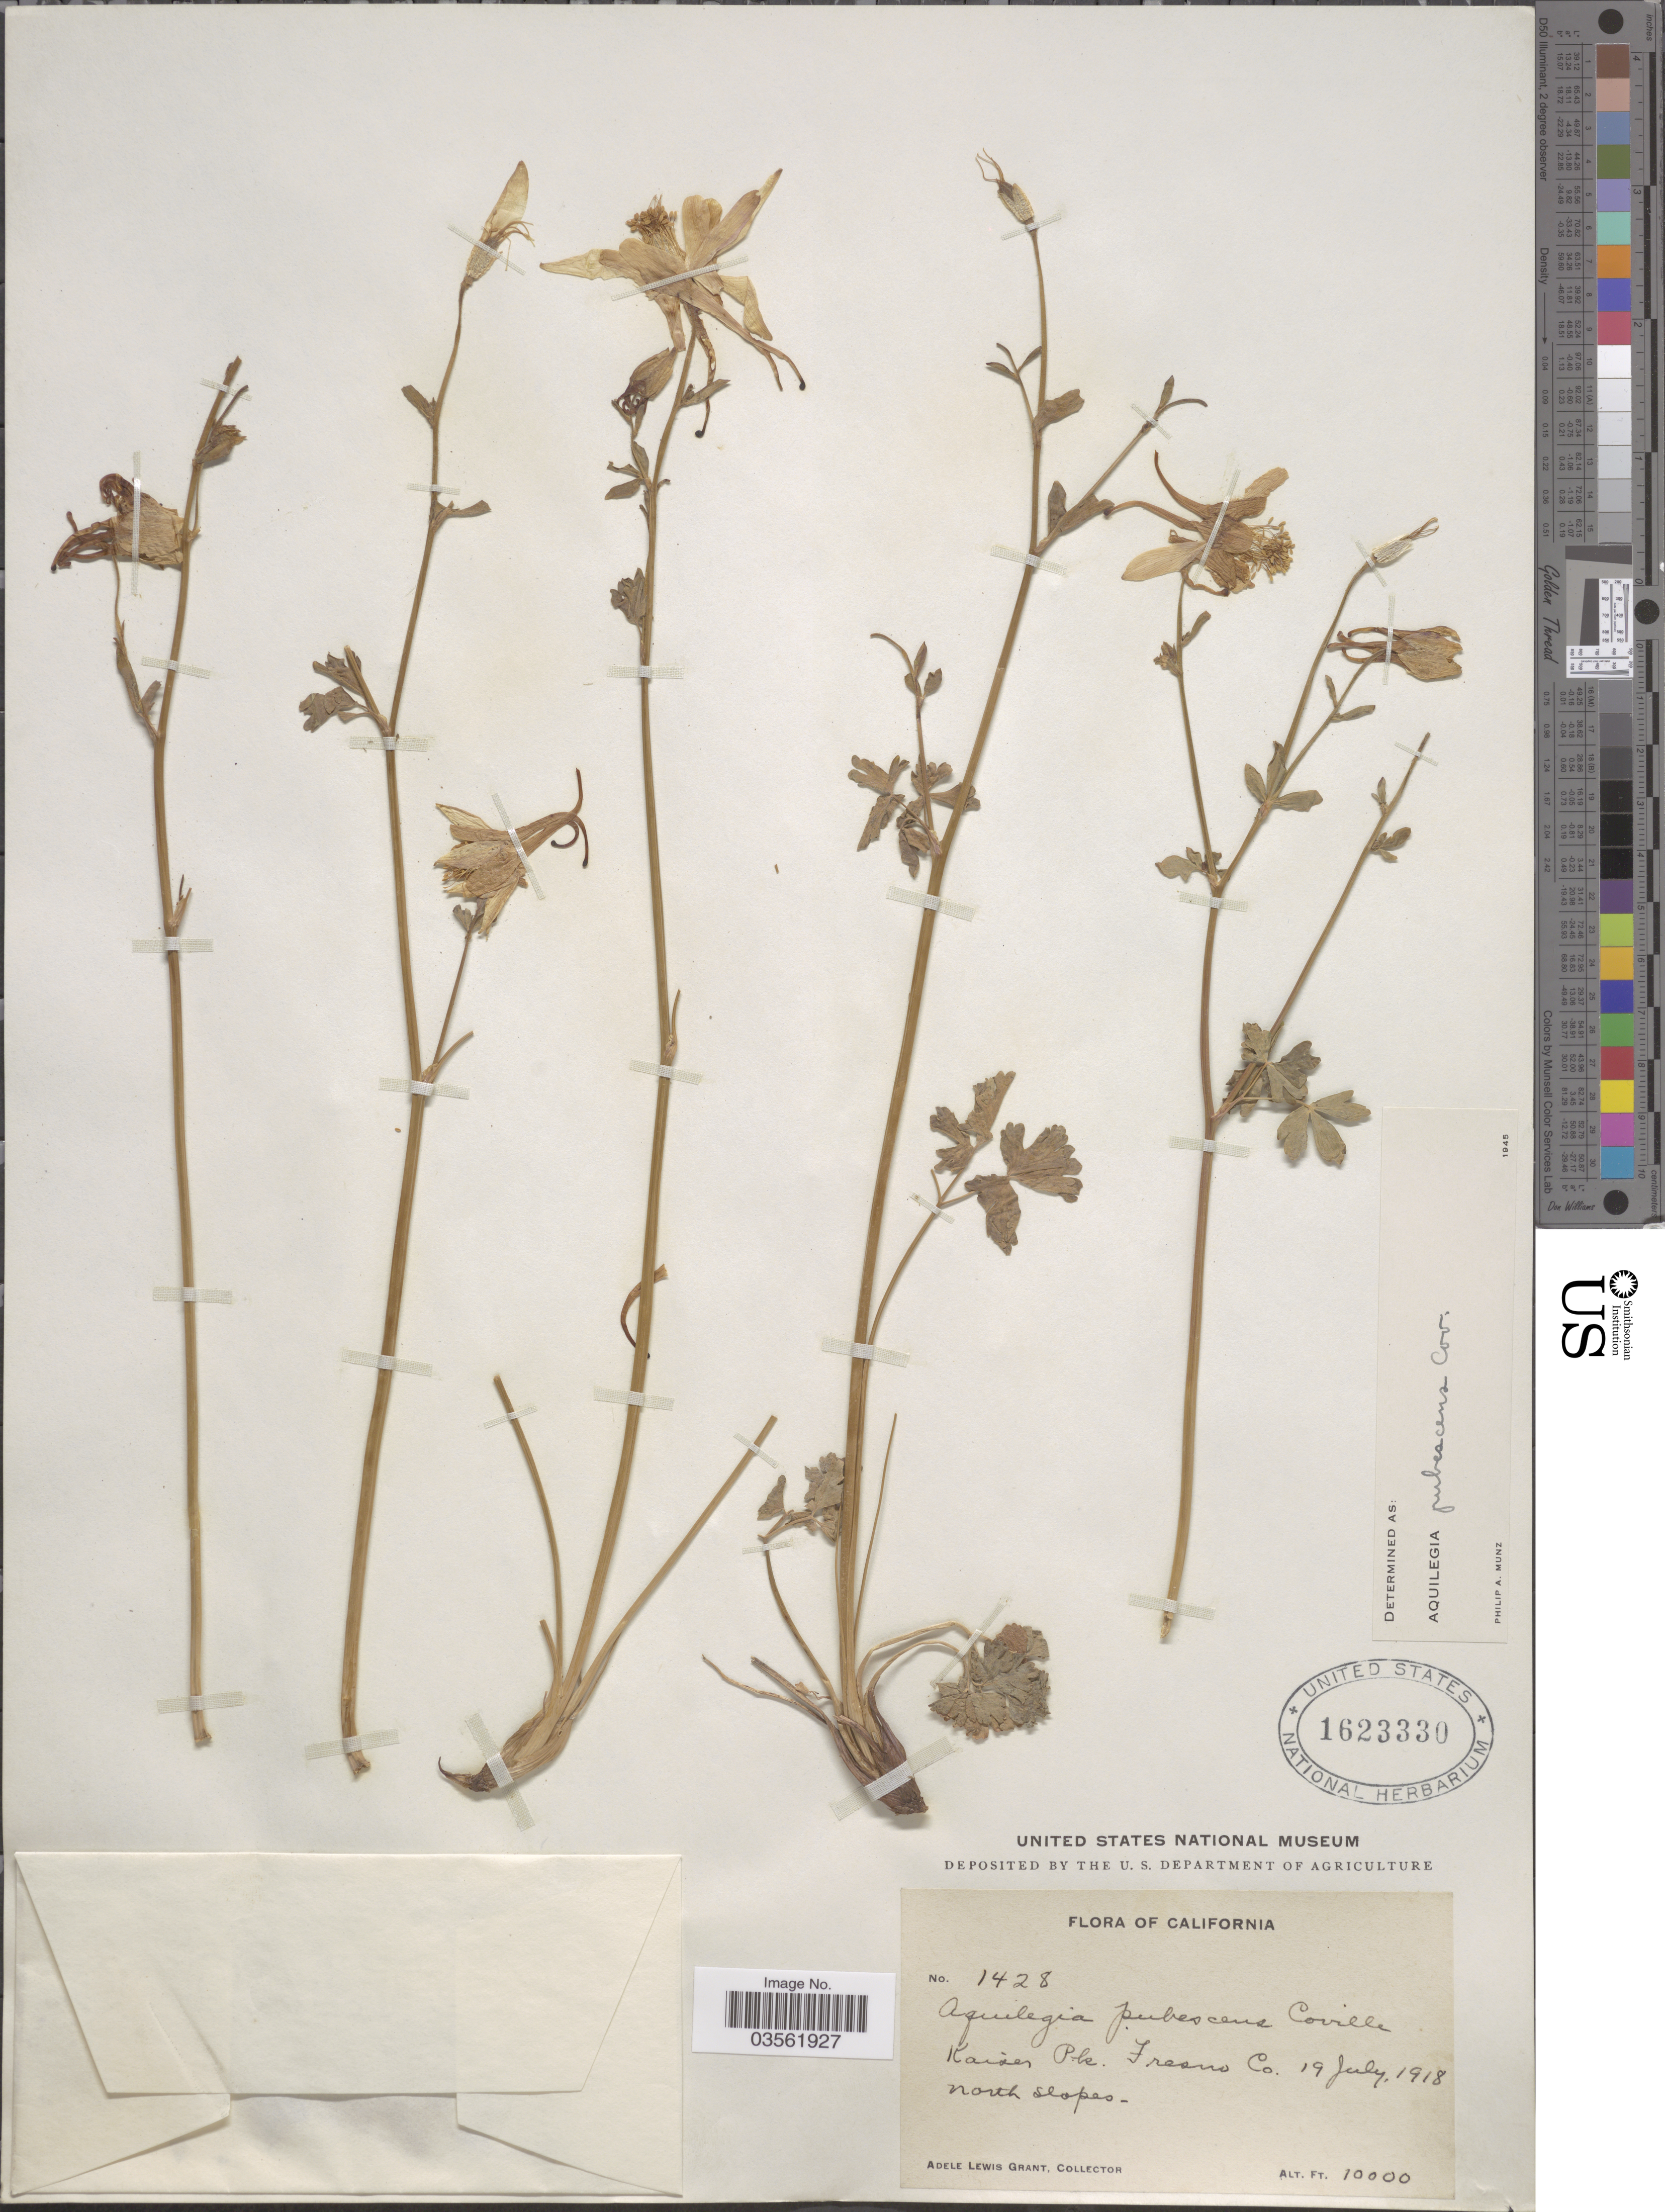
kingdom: Plantae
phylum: Tracheophyta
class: Magnoliopsida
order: Ranunculales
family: Ranunculaceae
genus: Aquilegia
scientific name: Aquilegia pubescens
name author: Coville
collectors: A. L. Grant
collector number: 1428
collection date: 1918-07-19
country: United States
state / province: California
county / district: Fresno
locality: Kaiser Pls. Fresno Co. north slopes.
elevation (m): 3048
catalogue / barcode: US 1623330